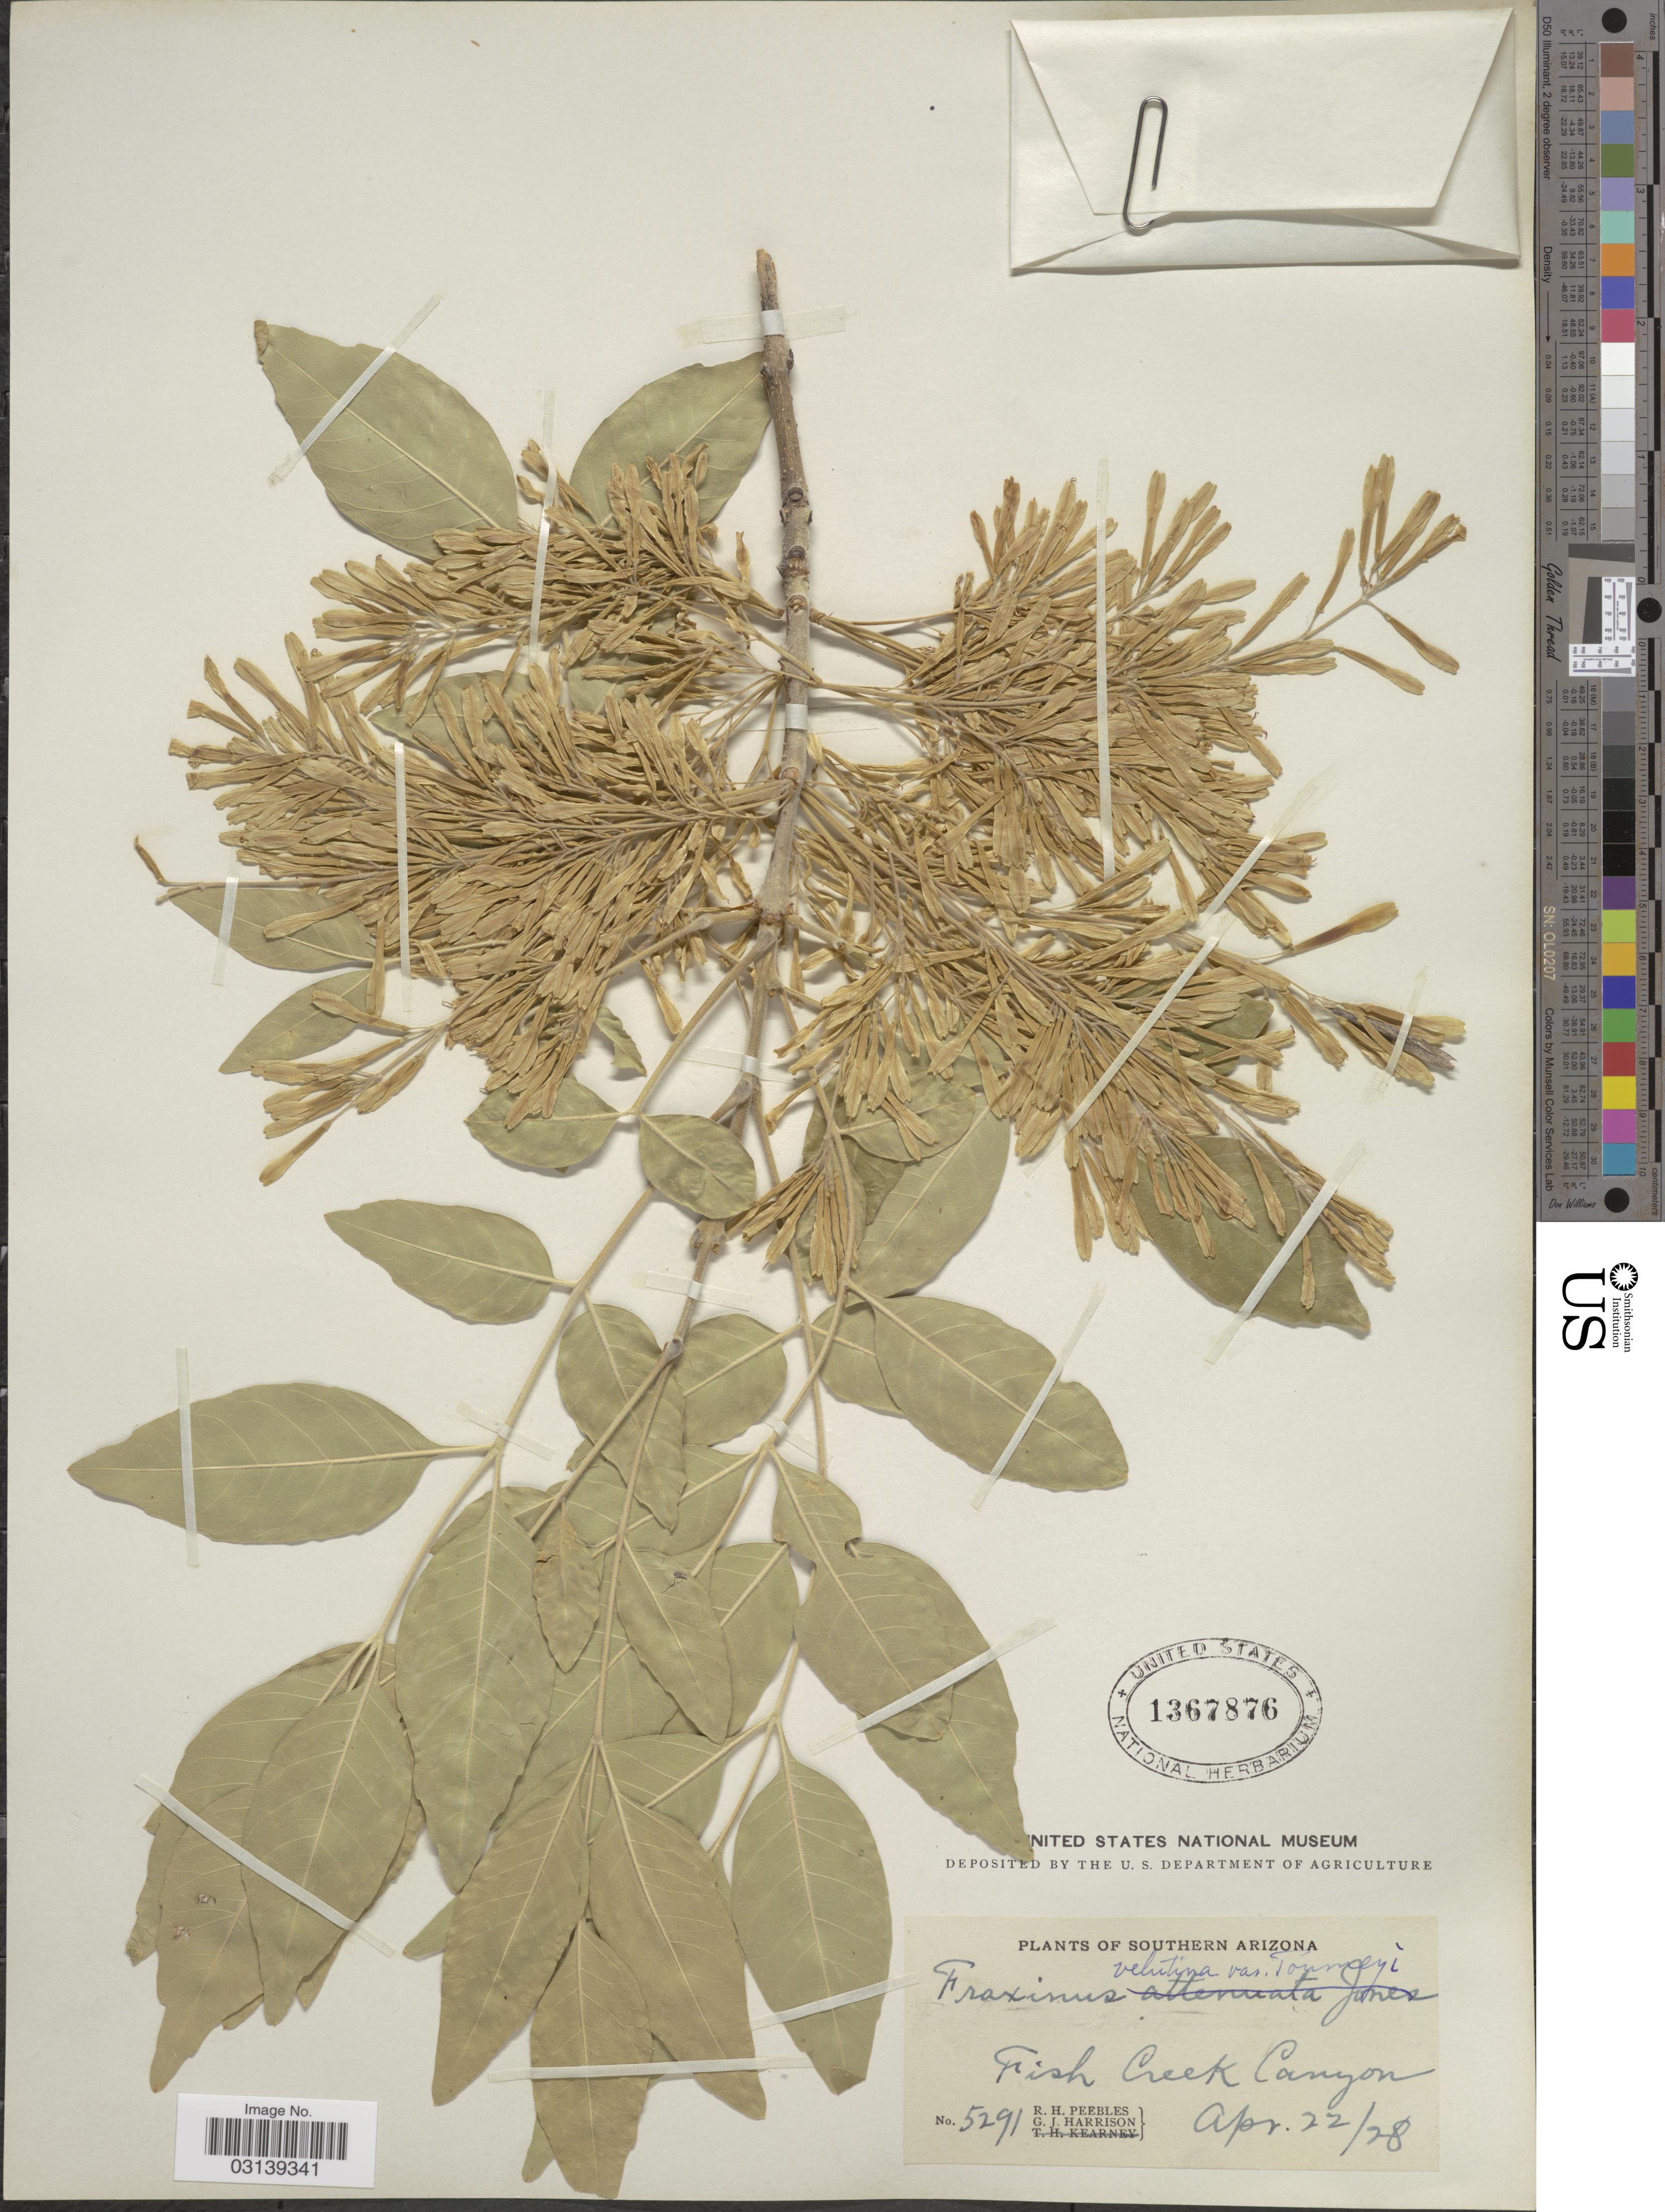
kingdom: Plantae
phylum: Tracheophyta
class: Magnoliopsida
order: Lamiales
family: Oleaceae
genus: Fraxinus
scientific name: Fraxinus velutina var. toumeyi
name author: (Britton) Rehder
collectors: R. H. Peebles & G. J. Harrison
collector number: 5291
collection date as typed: Transcribed d/m/y: 22/4/28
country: United States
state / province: Arizona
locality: Southern Arizona, Fish Creek Canyon.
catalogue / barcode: US 1367876